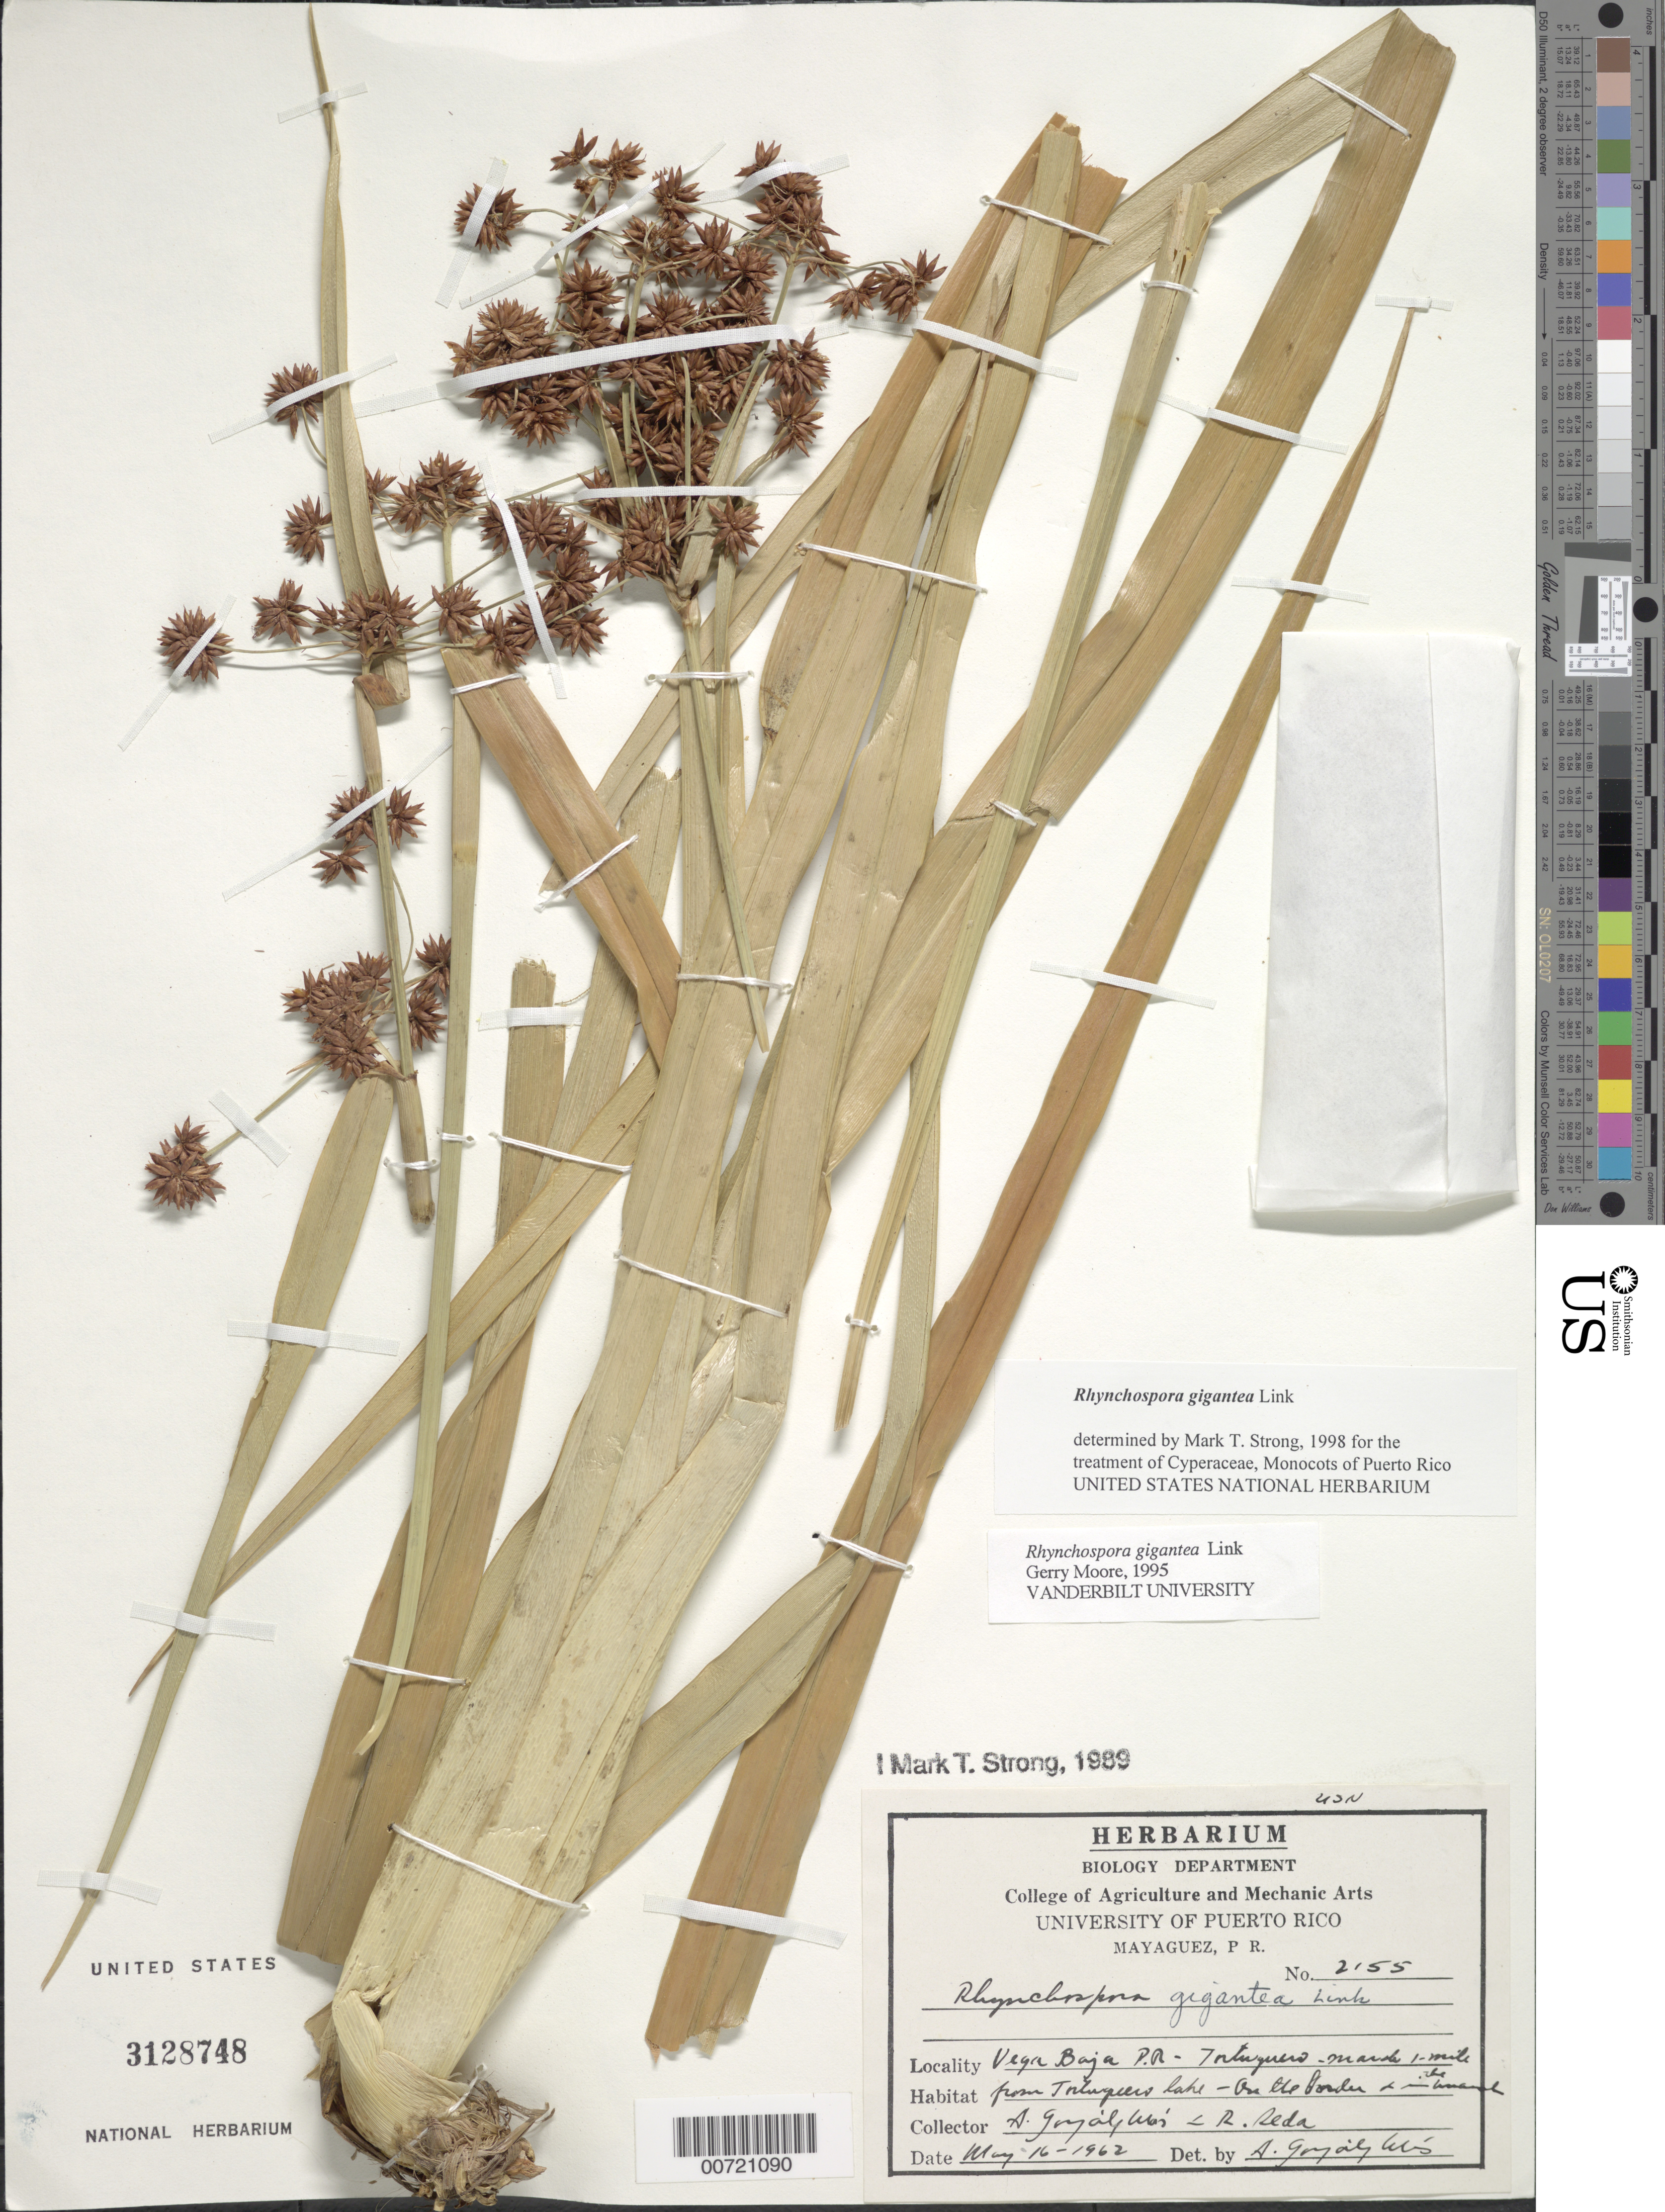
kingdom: Plantae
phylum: Tracheophyta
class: Liliopsida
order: Poales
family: Cyperaceae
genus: Rhynchospora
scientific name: Rhynchospora gigantea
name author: Link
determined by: Strong, M. T., (US), Smithsonian Institution - National Museum of Natural History (UNITED STATES)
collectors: A. González Más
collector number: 2155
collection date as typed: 16 May 1962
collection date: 1962-05-16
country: Puerto Rico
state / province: Manatí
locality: Vega Baja: Tortuguero, 1 mi. from Tortuguero Lake.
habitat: Marsh.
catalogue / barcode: US 3128748